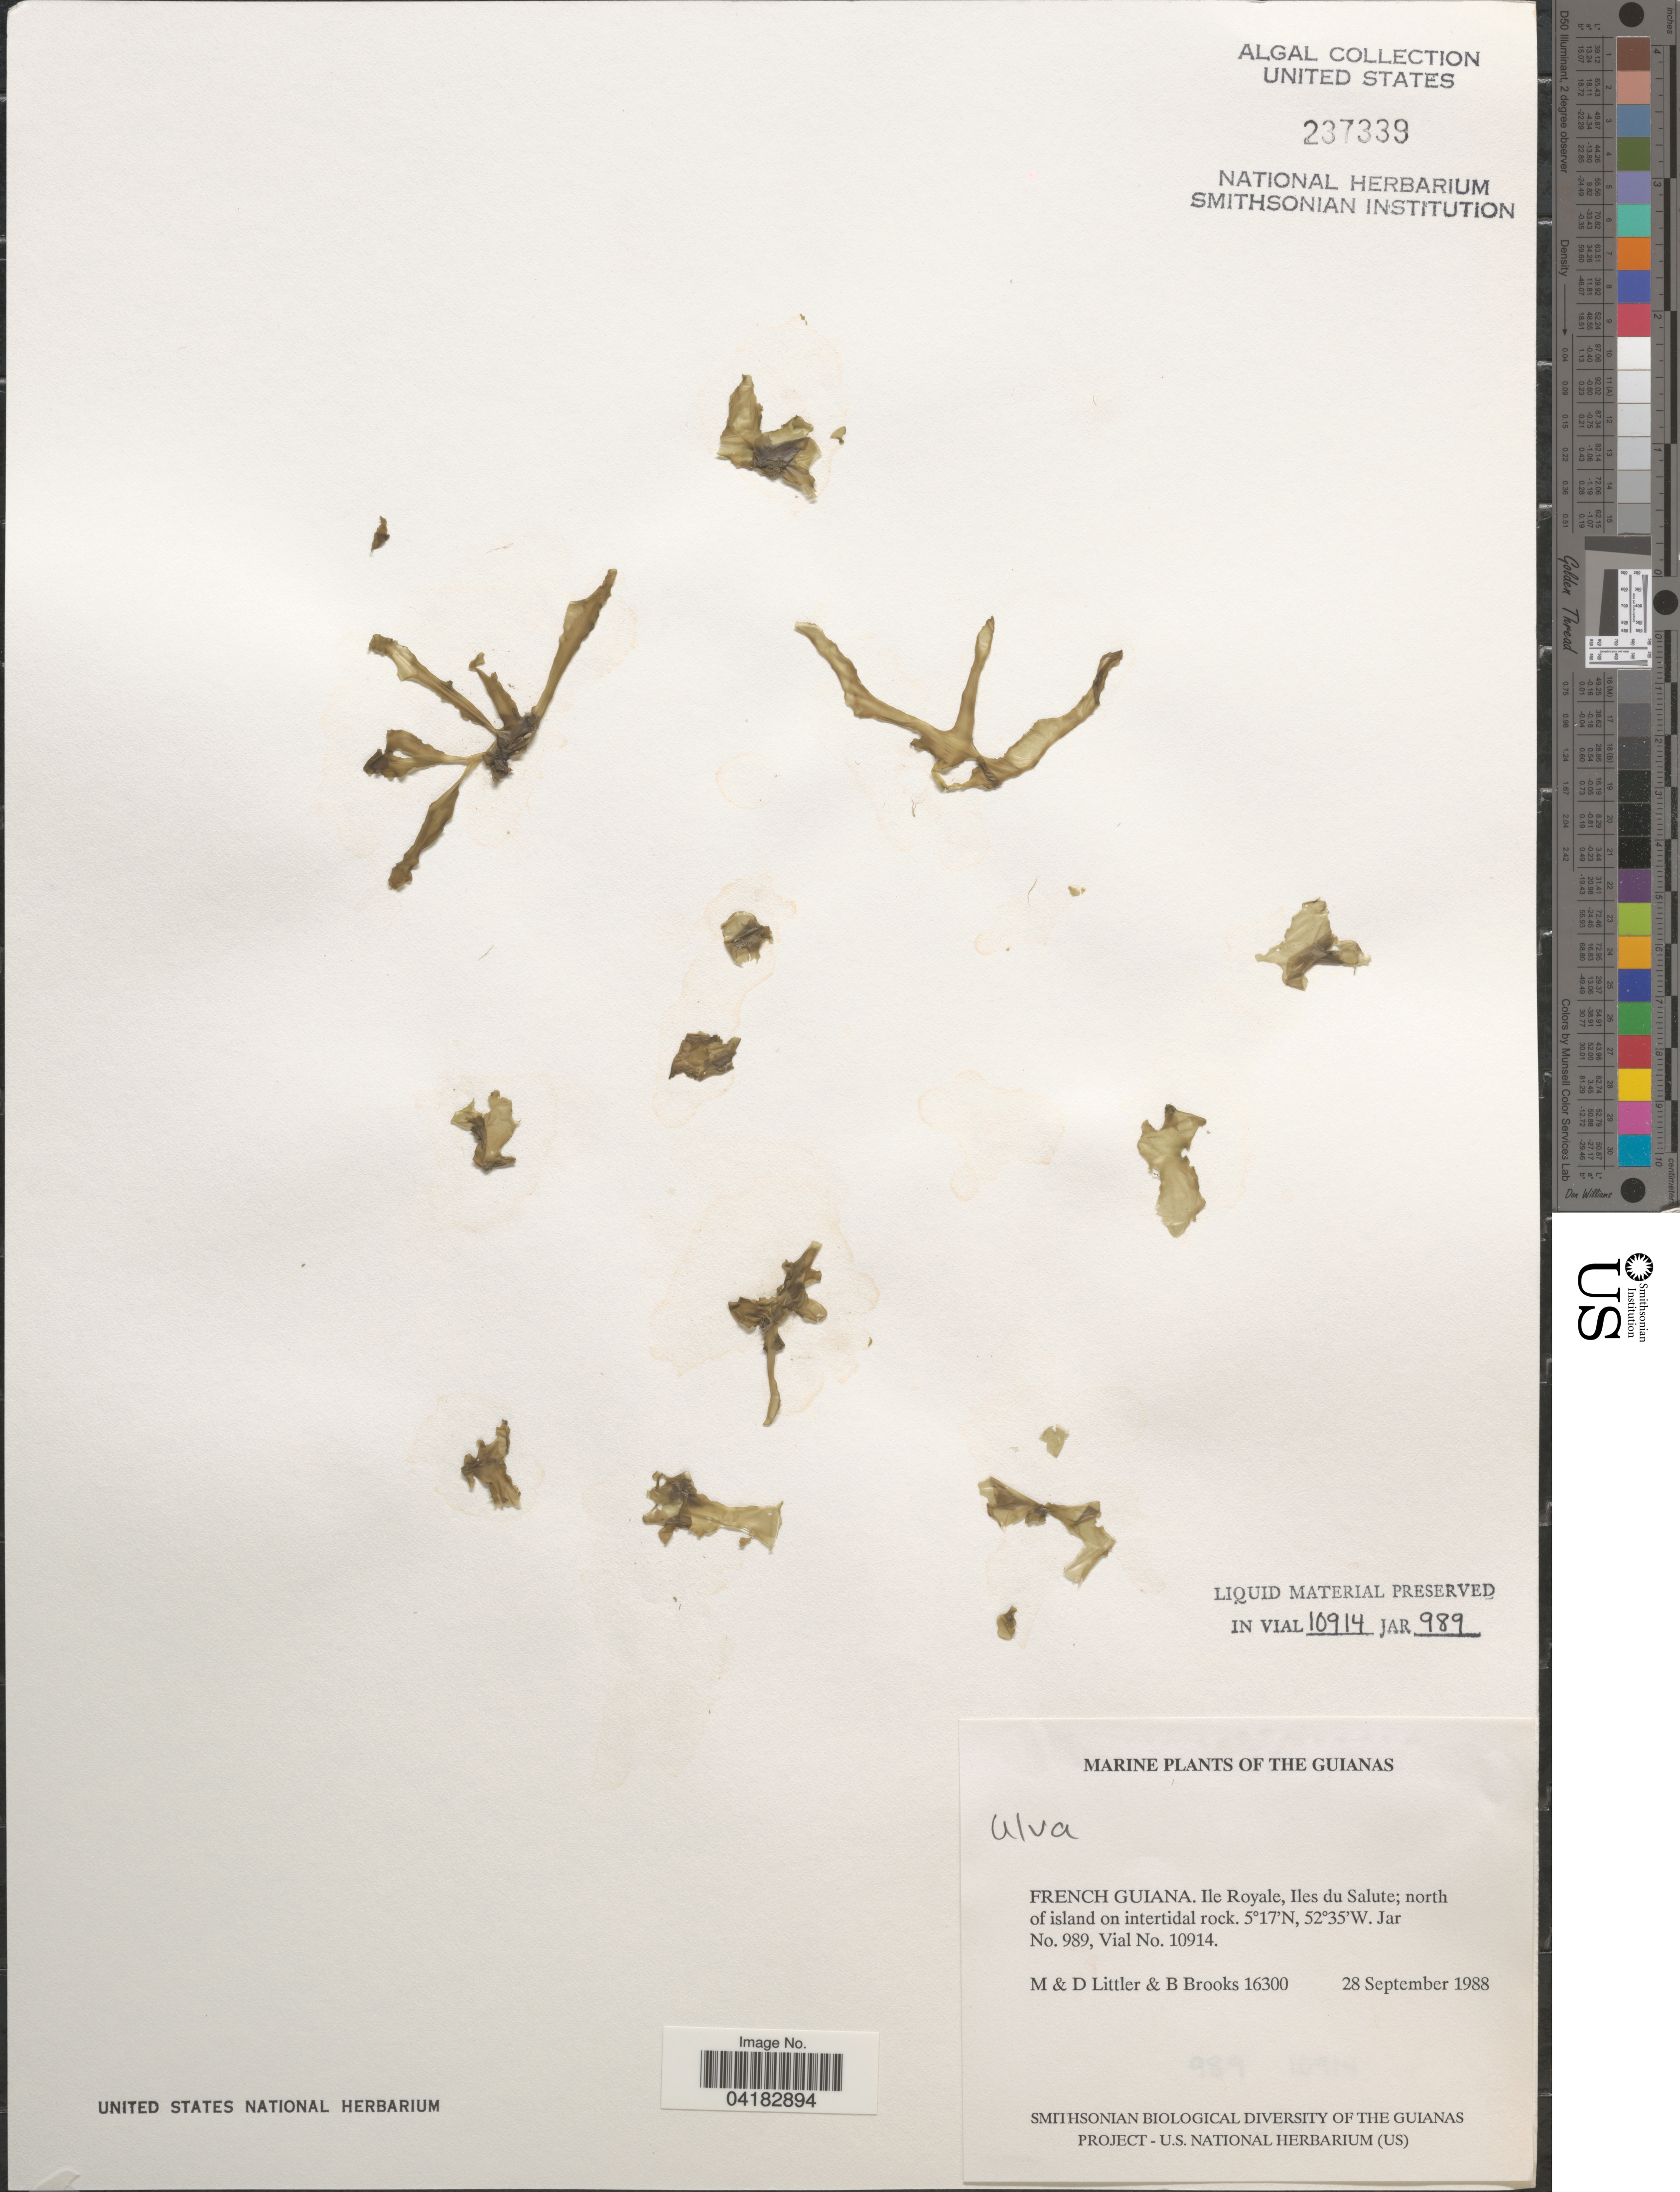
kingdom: Plantae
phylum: Chlorophyta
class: Ulvophyceae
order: Ulvales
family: Ulvaceae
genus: Ulva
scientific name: Ulva sp.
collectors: M. Littler, D. S. Littler & B. Brooks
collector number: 16300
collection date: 1988-09-28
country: French Guiana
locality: Guianas. Ile Royale, Iles du Salute; north of island on intertidal rock.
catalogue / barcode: US 237339